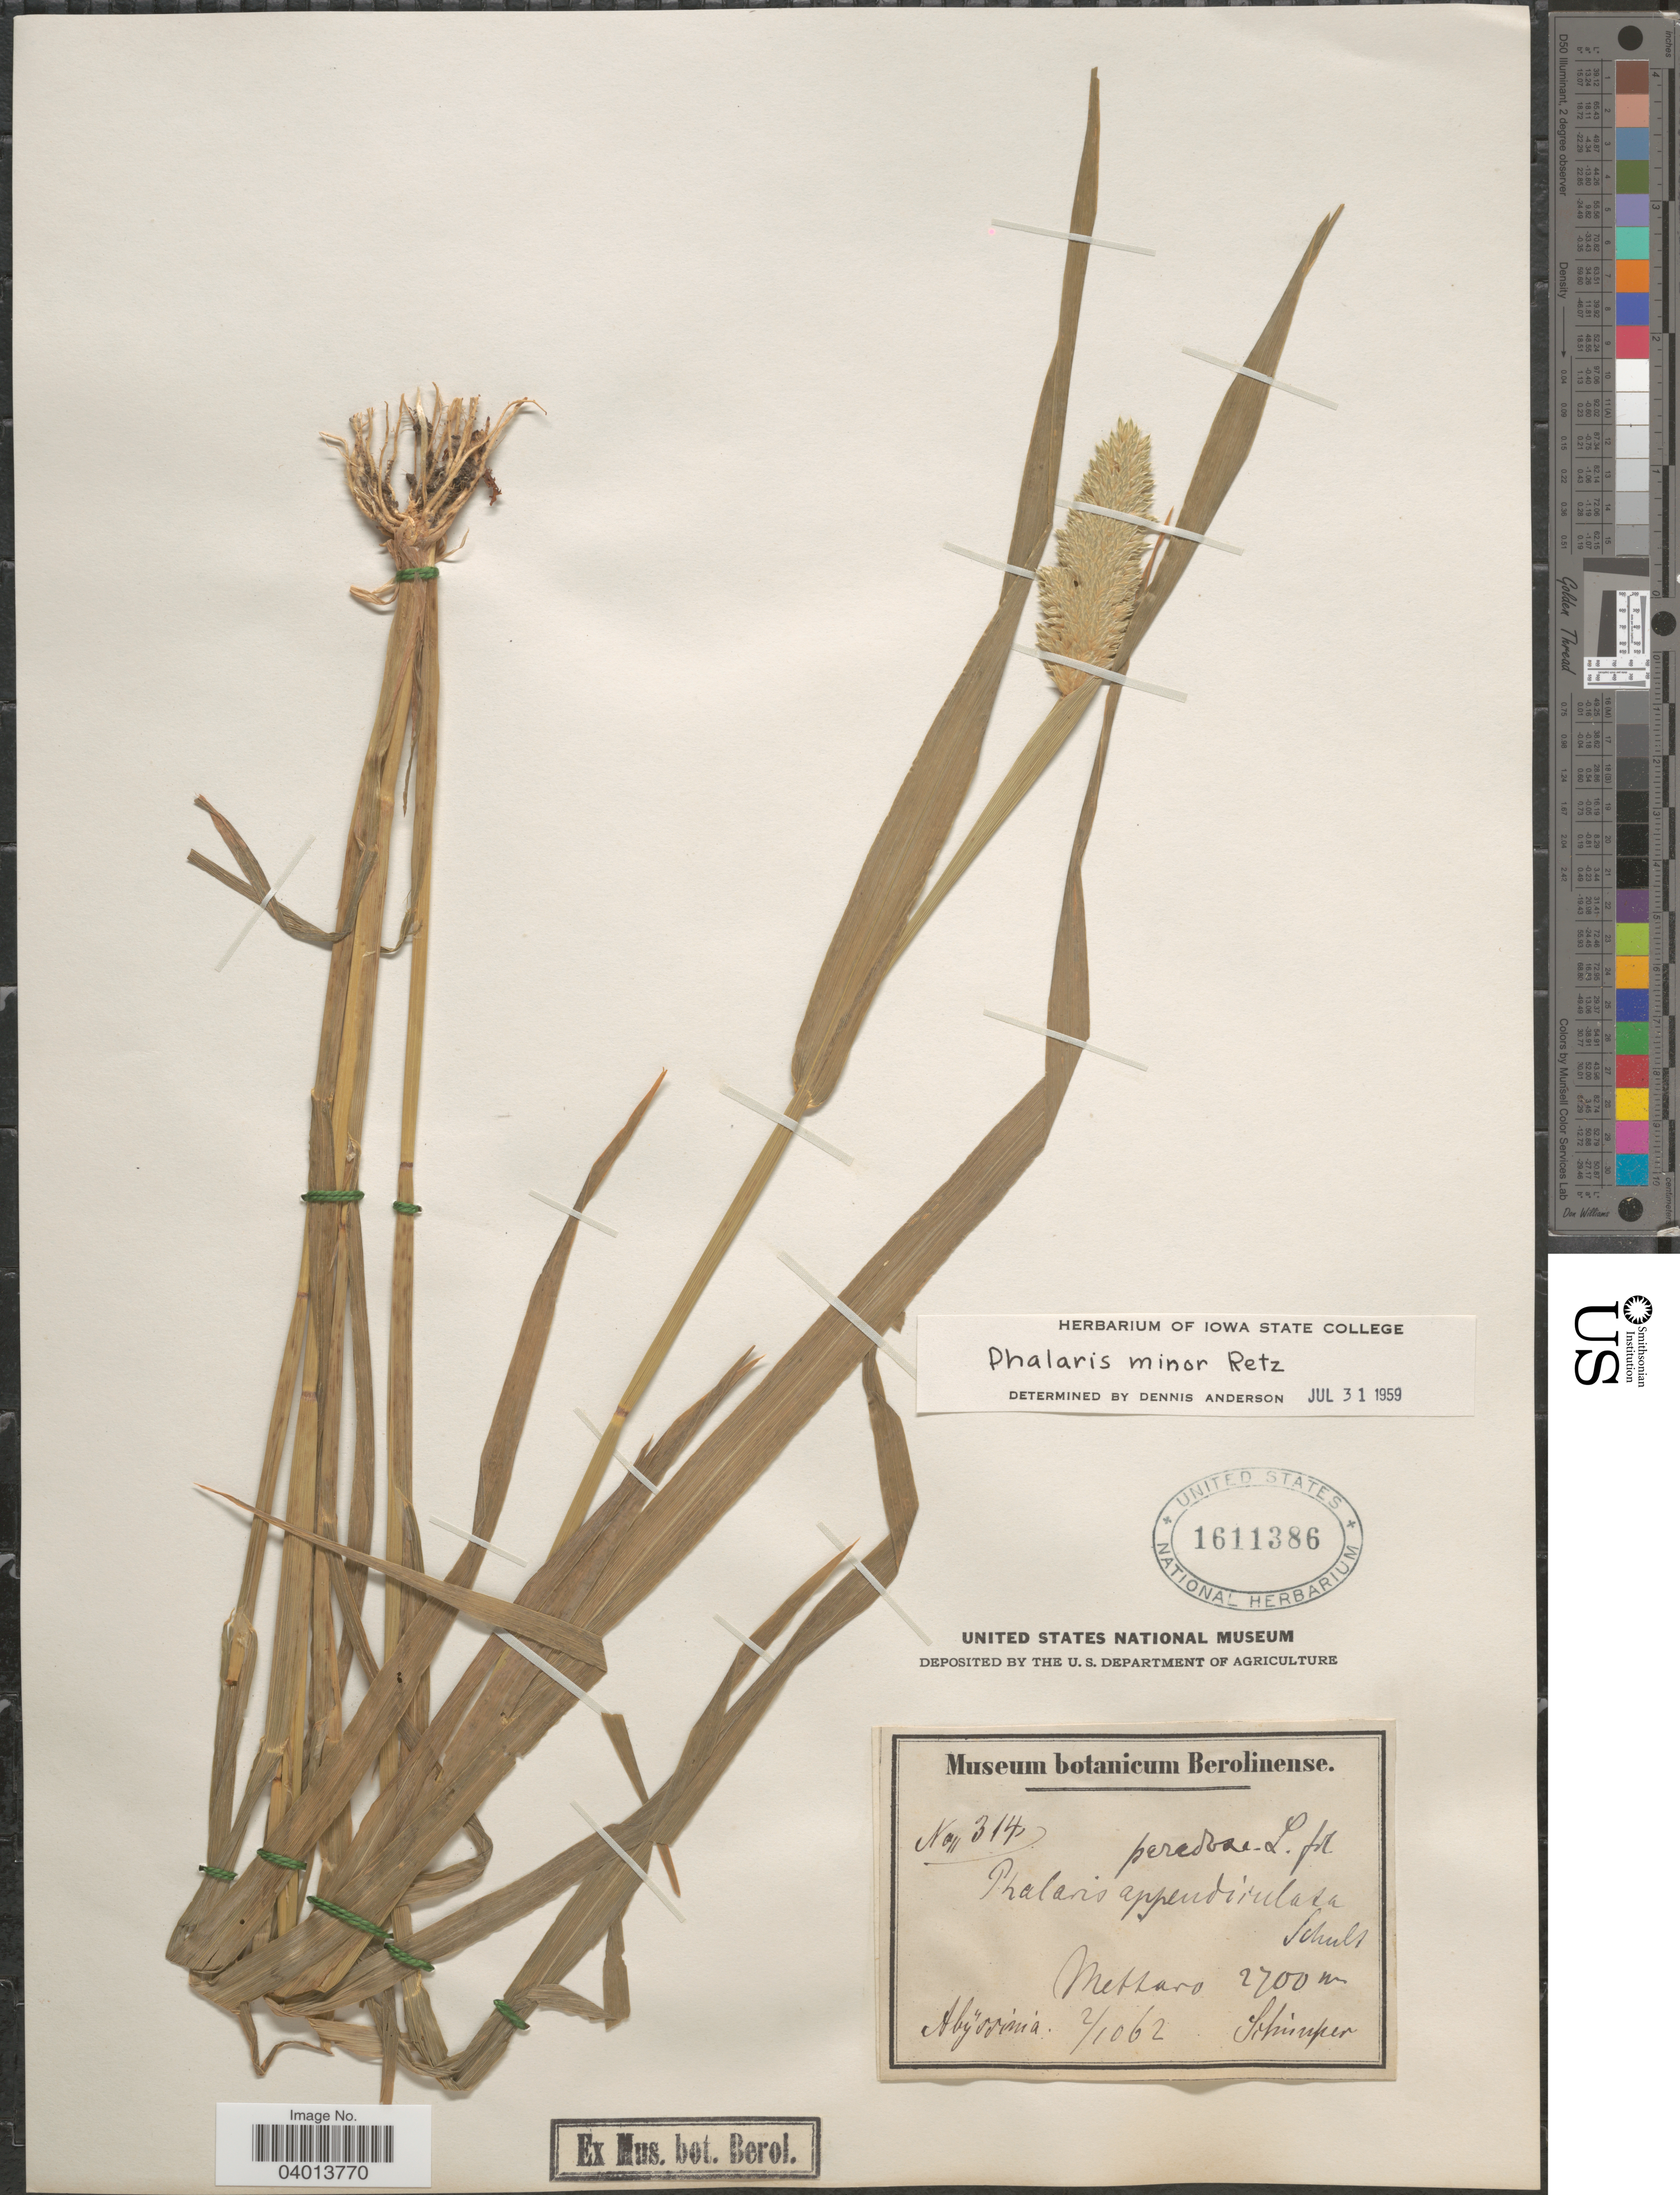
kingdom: Plantae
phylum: Tracheophyta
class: Liliopsida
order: Poales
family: Poaceae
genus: Phalaris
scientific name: Phalaris paradoxa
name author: L.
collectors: -. Schimper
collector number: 314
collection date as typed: Transcribed d/m/y: 2/10/62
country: Ethiopia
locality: Mettaro. Abyssinia.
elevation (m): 2700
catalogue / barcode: US 1611386